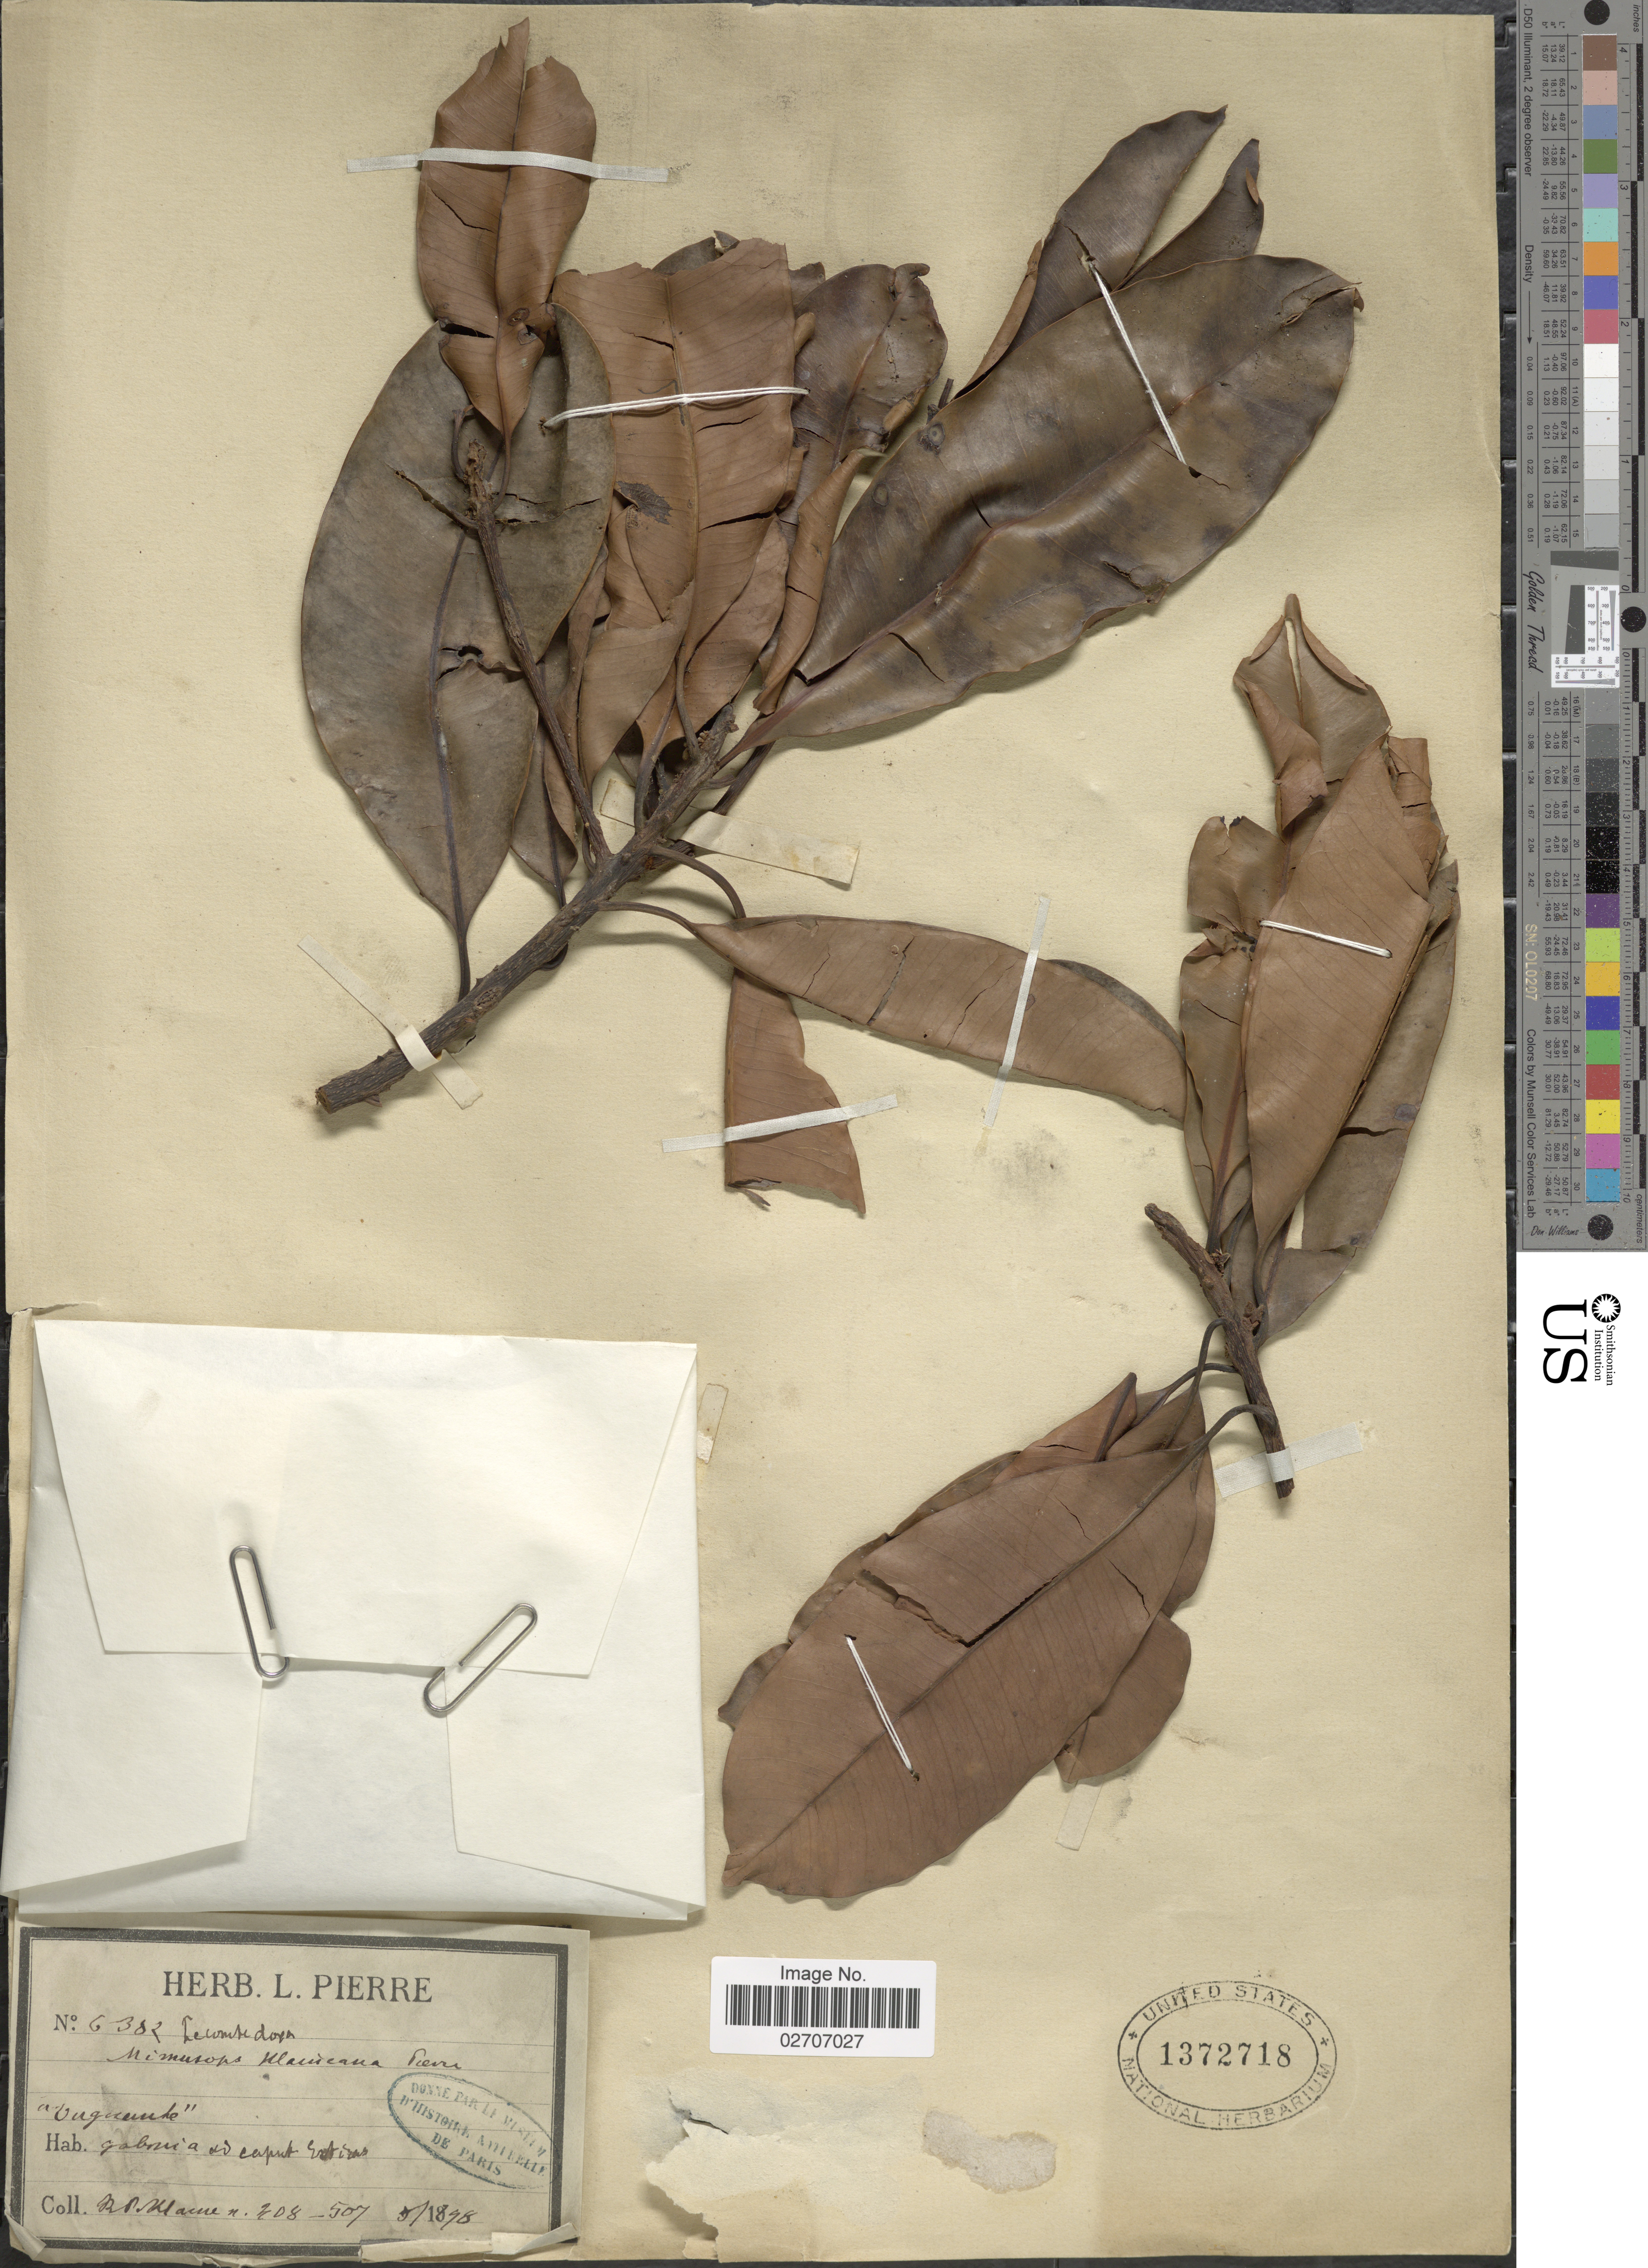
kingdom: Plantae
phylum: Tracheophyta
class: Magnoliopsida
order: Ericales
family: Sapotaceae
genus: Lecomtedoxa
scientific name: Lecomtedoxa klaineana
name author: Pierre ex Dubard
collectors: R. Klaine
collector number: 408-507*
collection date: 1898-05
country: Gabon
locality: gabonia ad caput[interpreted] [illegible text]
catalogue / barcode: US 1372718